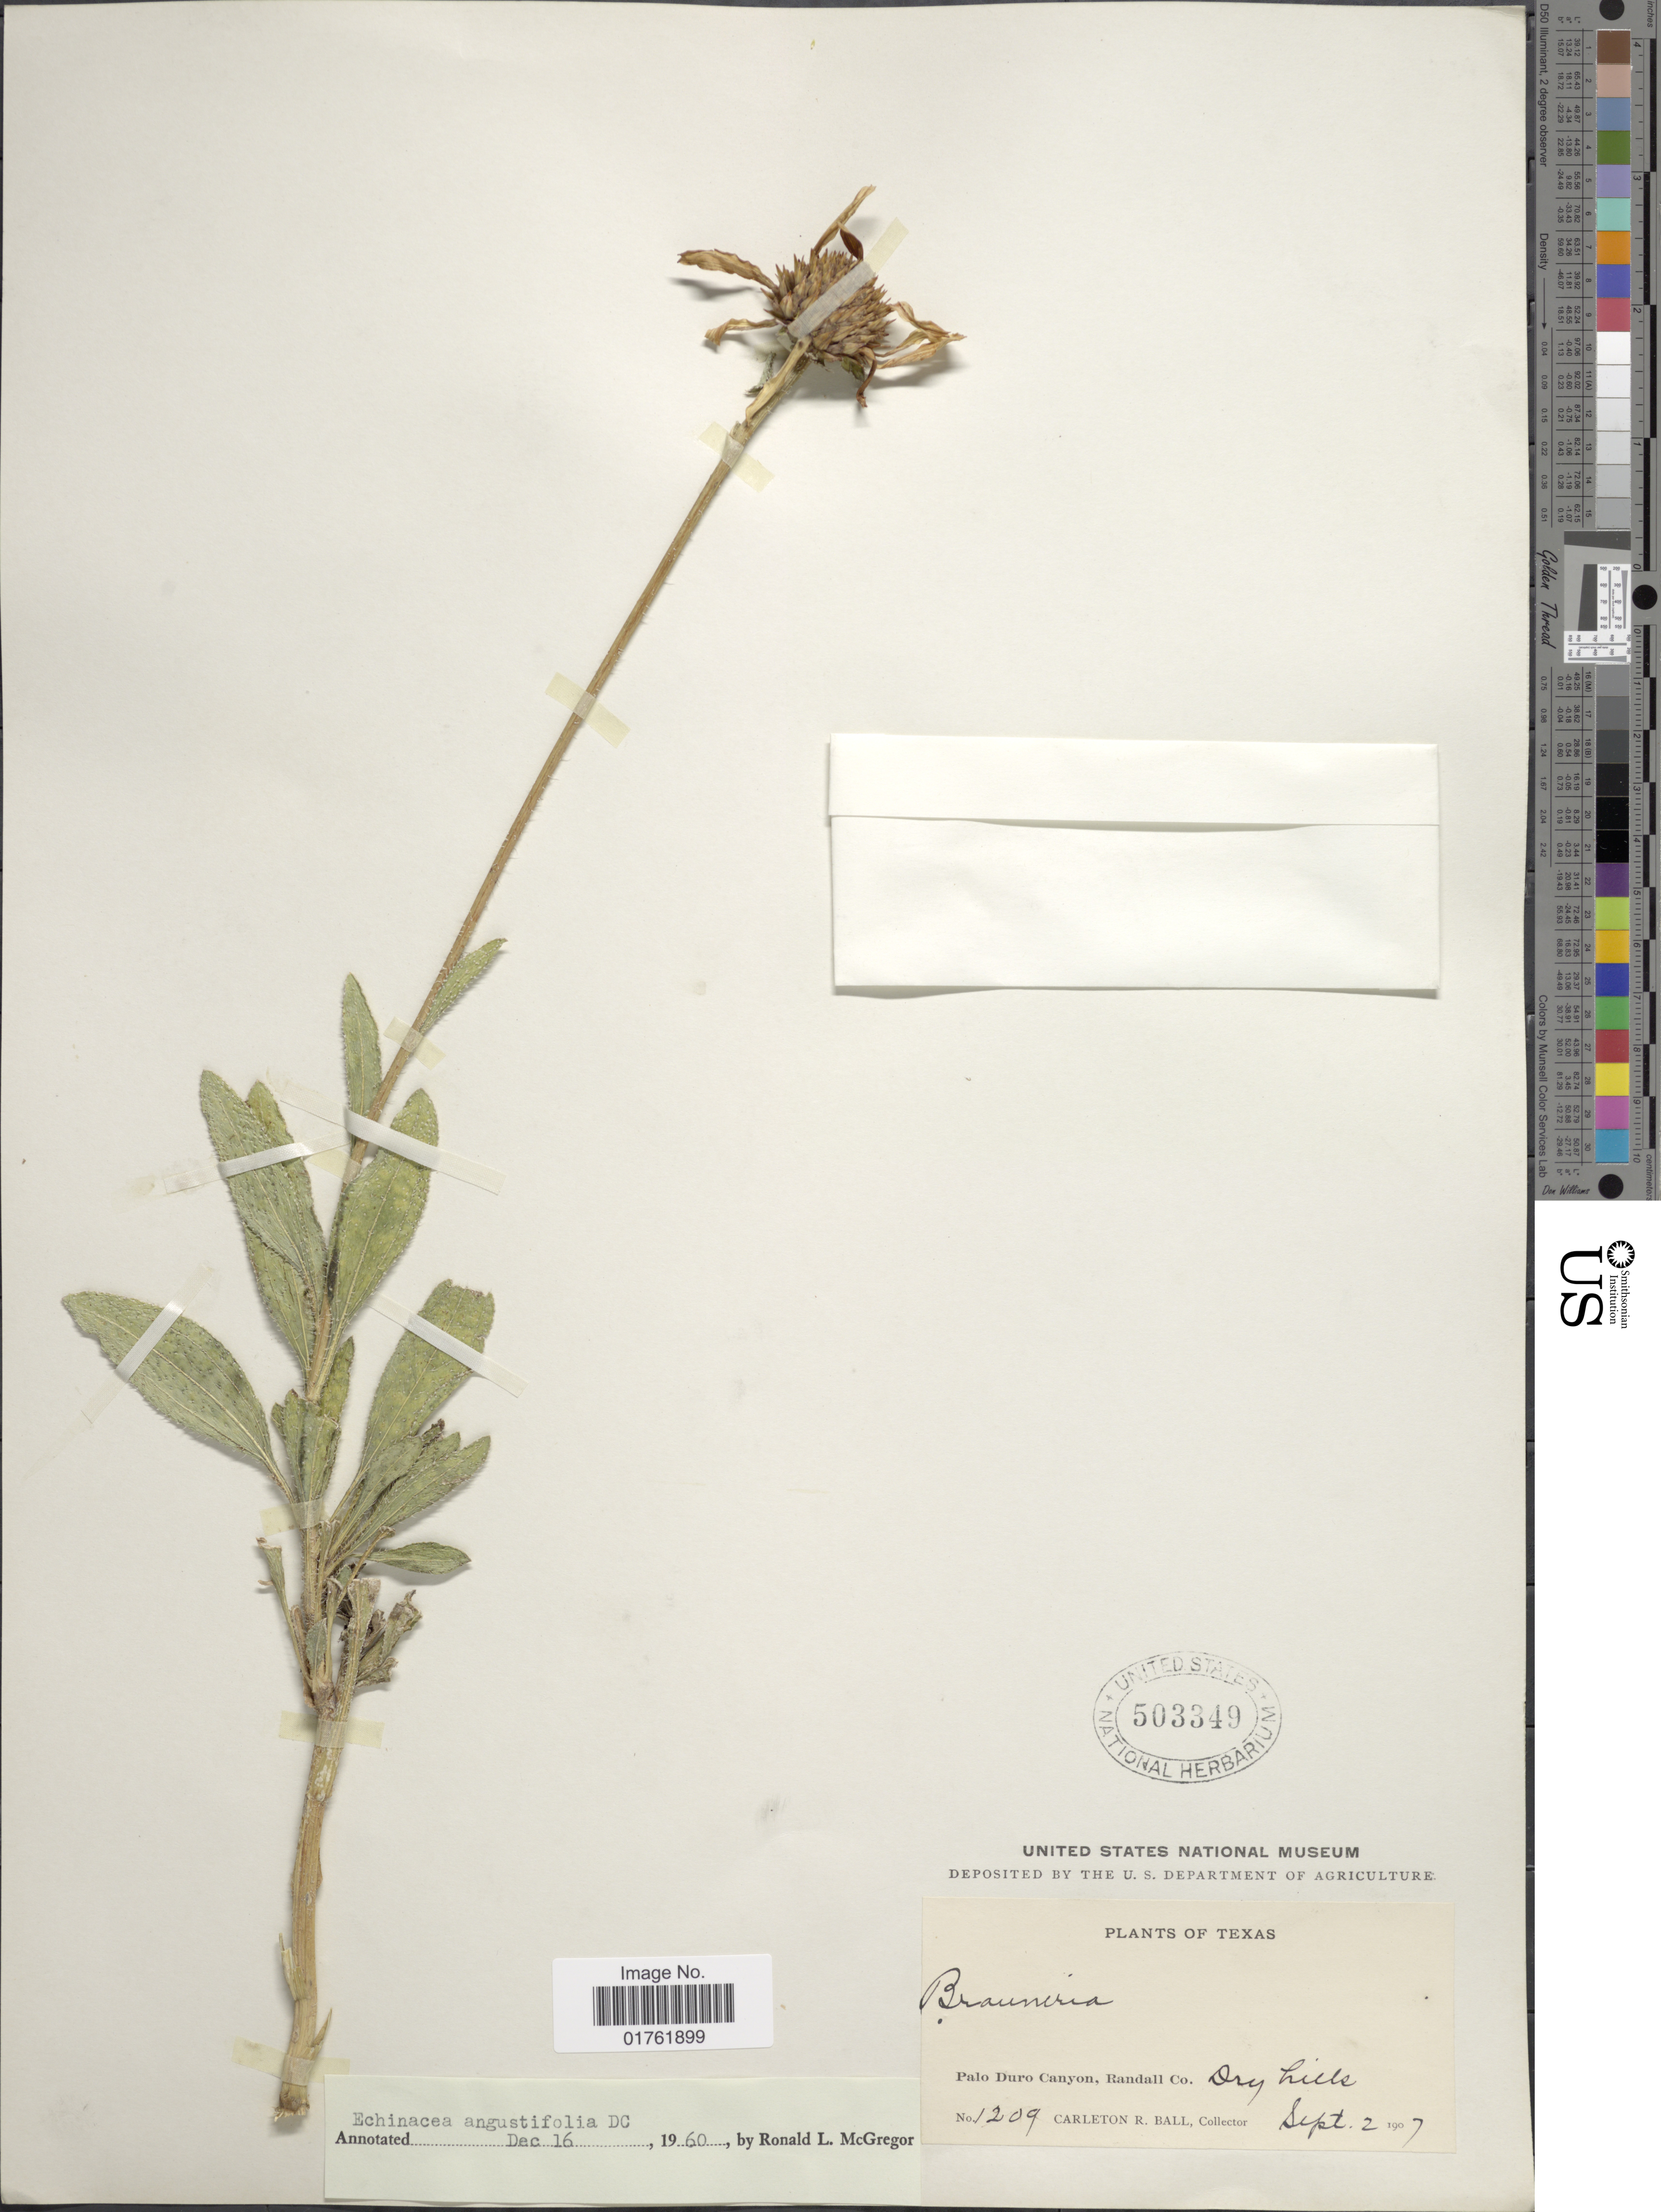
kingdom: Plantae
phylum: Tracheophyta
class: Magnoliopsida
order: Asterales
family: Asteraceae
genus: Echinacea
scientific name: Echinacea angustifolia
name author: DC.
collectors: C. R. Ball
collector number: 1209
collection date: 1907-09-02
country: United States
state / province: Texas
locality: Palo Duro Canyon, Randall Co.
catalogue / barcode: US 503349